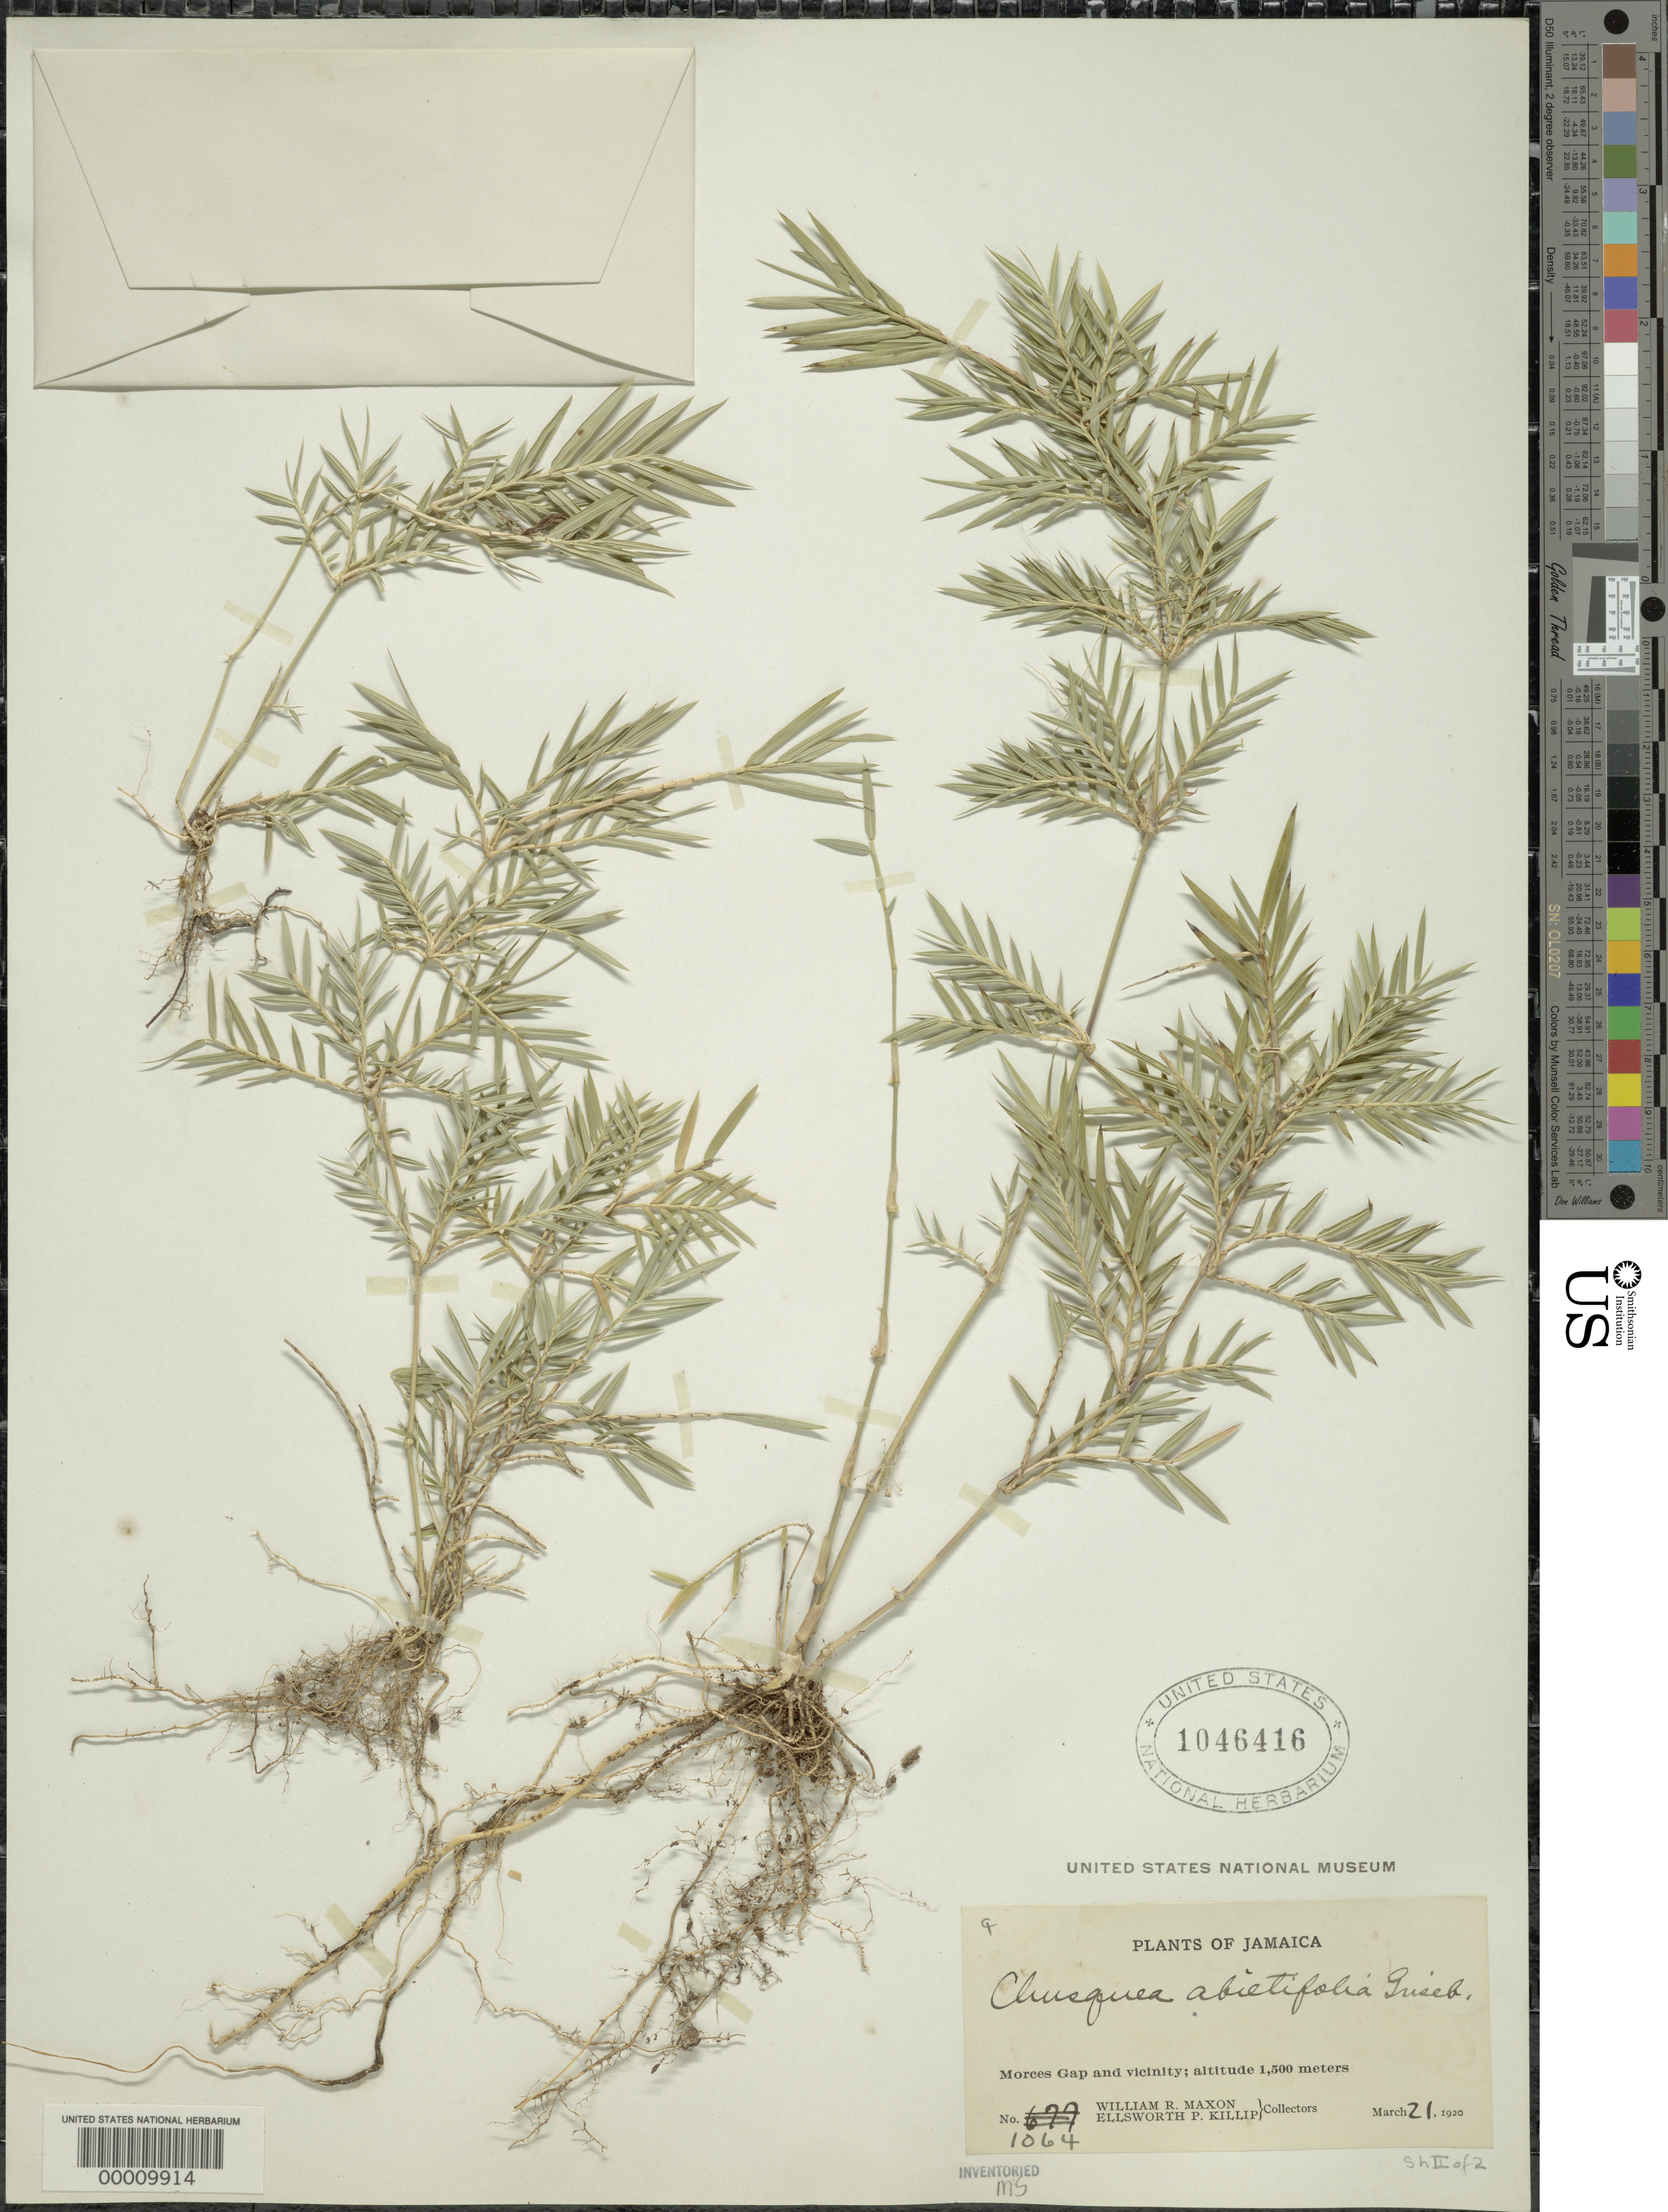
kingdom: Plantae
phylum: Tracheophyta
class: Liliopsida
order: Poales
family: Poaceae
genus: Chusquea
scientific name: Chusquea abietifolia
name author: Griseb.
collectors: W. R. Maxon & E. P. Killip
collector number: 1064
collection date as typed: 21 Mar 1920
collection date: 1920-03-21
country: Jamaica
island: Greater Antilles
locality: Morces Gap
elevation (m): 1500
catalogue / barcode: US 1046416